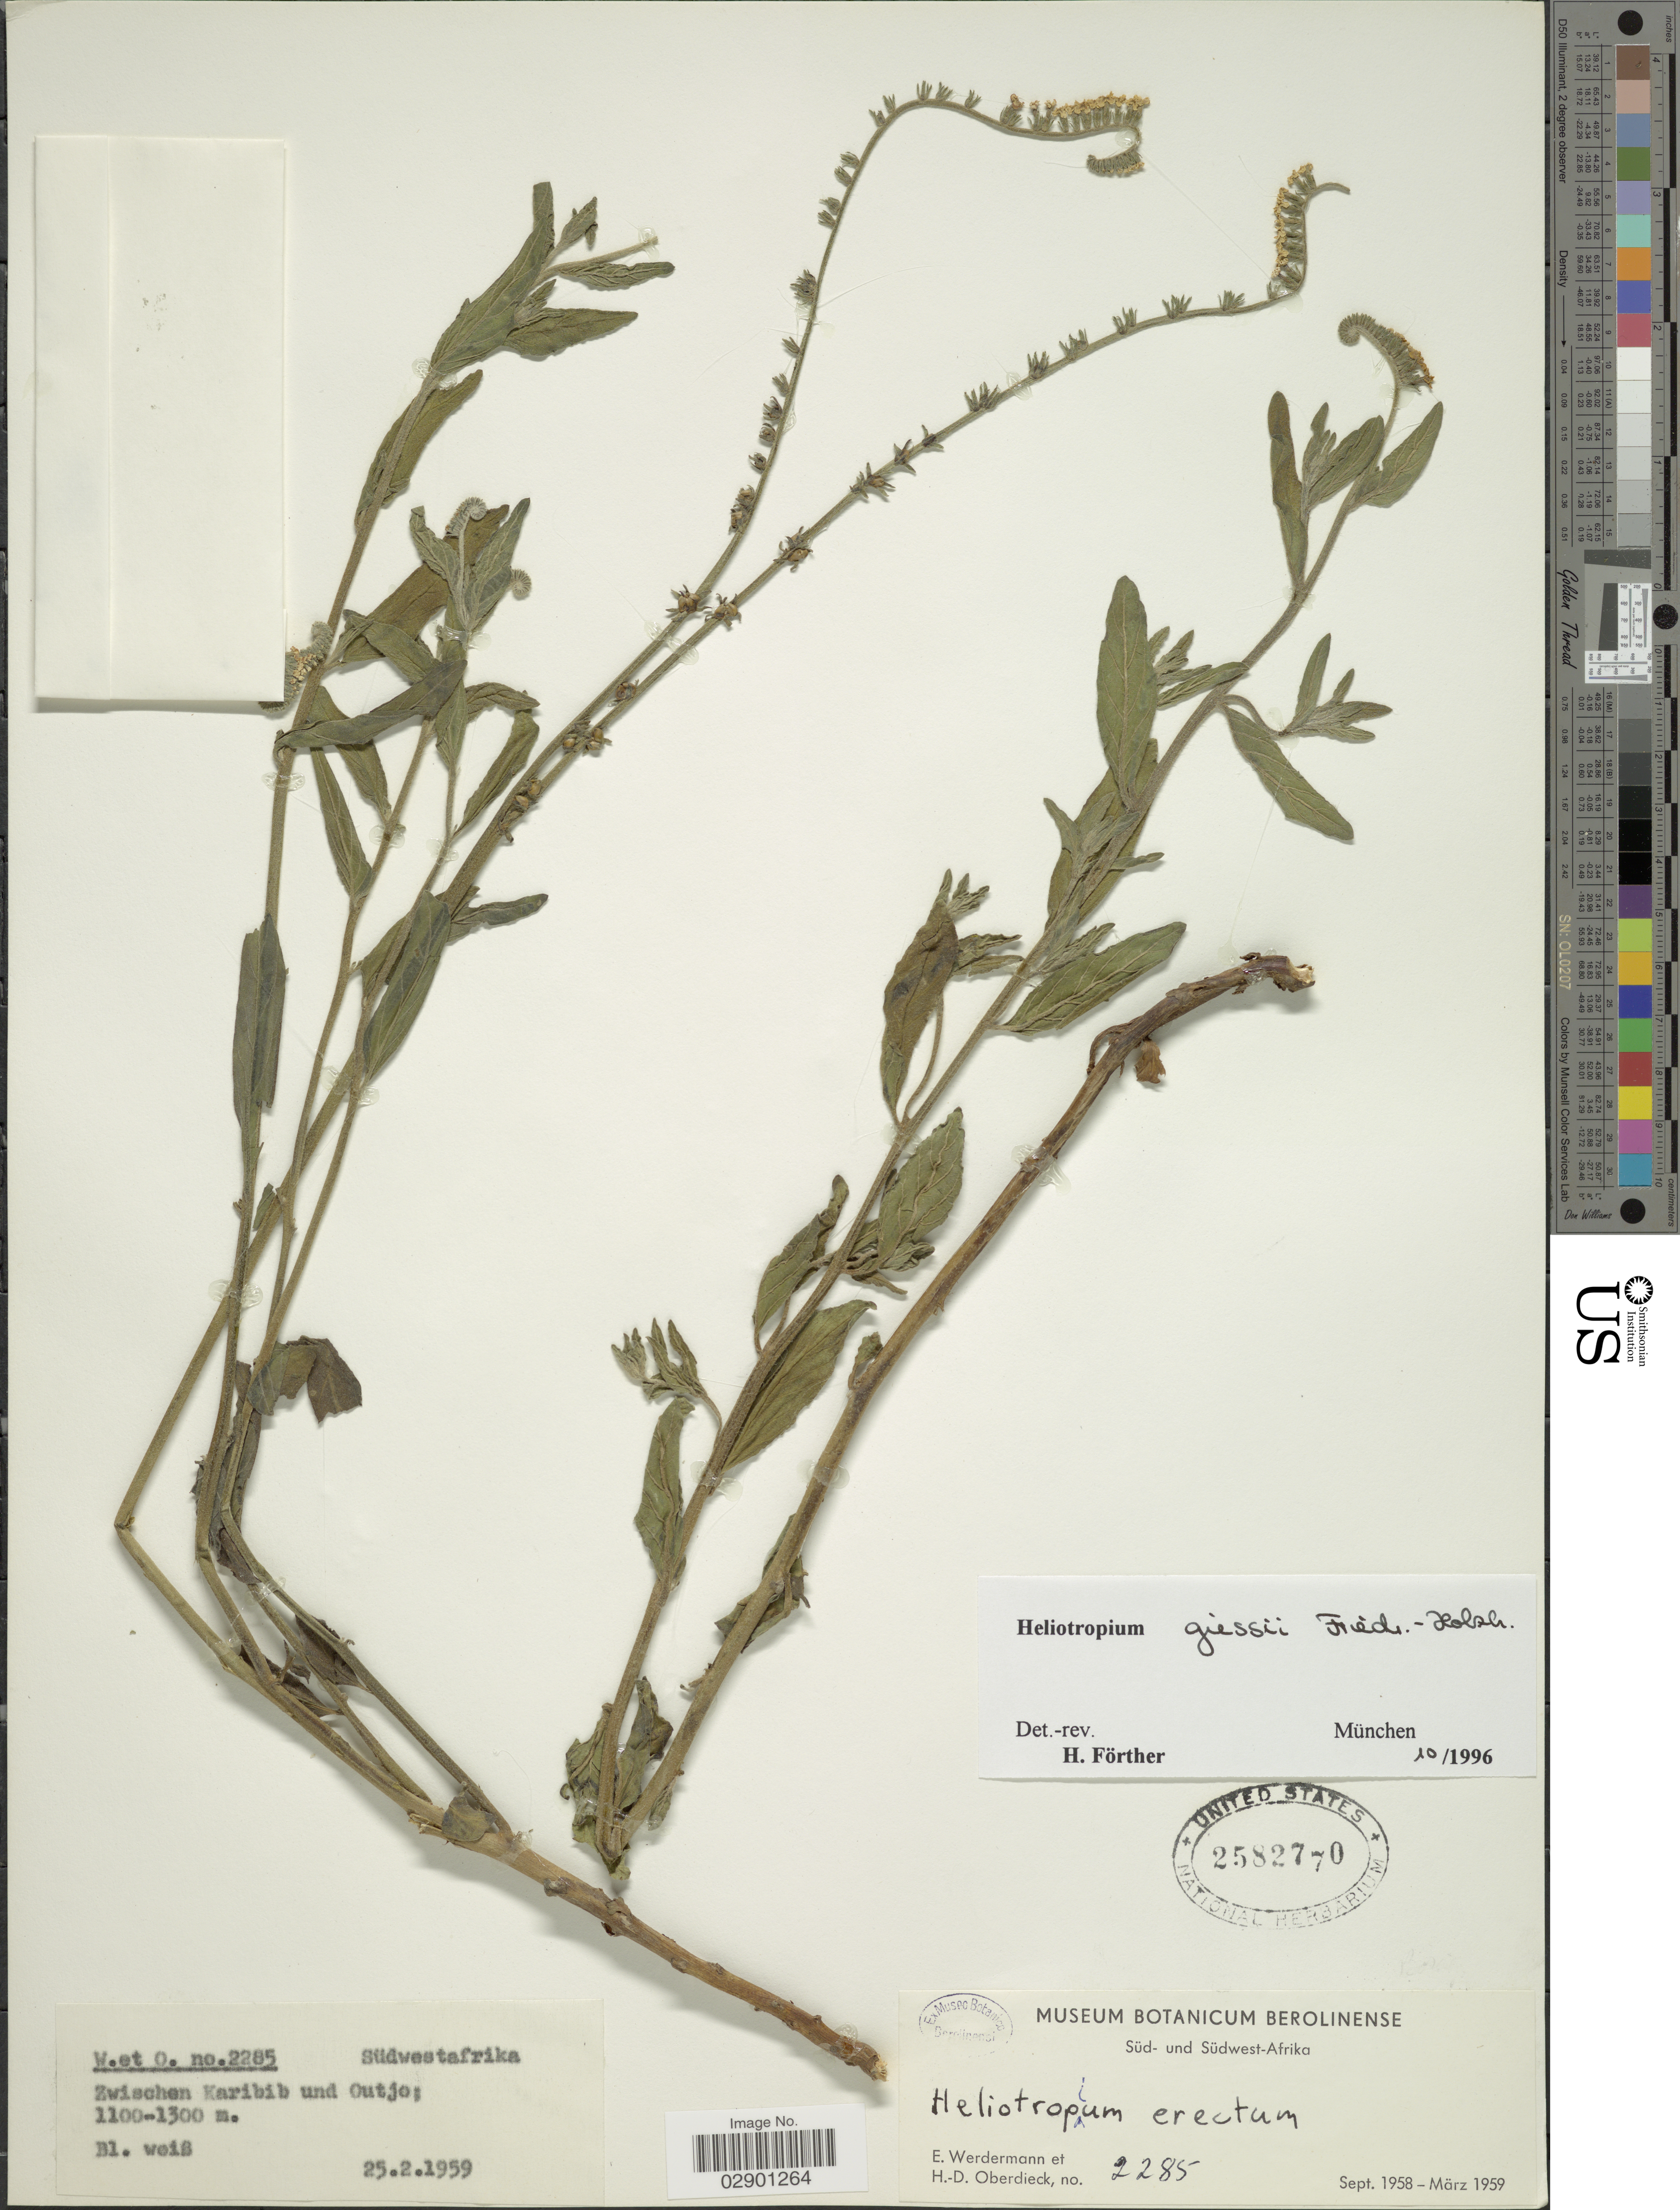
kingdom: Plantae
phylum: Tracheophyta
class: Magnoliopsida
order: Boraginales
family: Heliotropiaceae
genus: Heliotropium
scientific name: Heliotropium giessii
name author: Friedrich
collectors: E. Werdermann & H. Oberdieck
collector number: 2285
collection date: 1959-02-25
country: Namibia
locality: Südwestafrica. Zwischen Karibib und Outjo.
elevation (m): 1100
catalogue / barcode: US 2582770